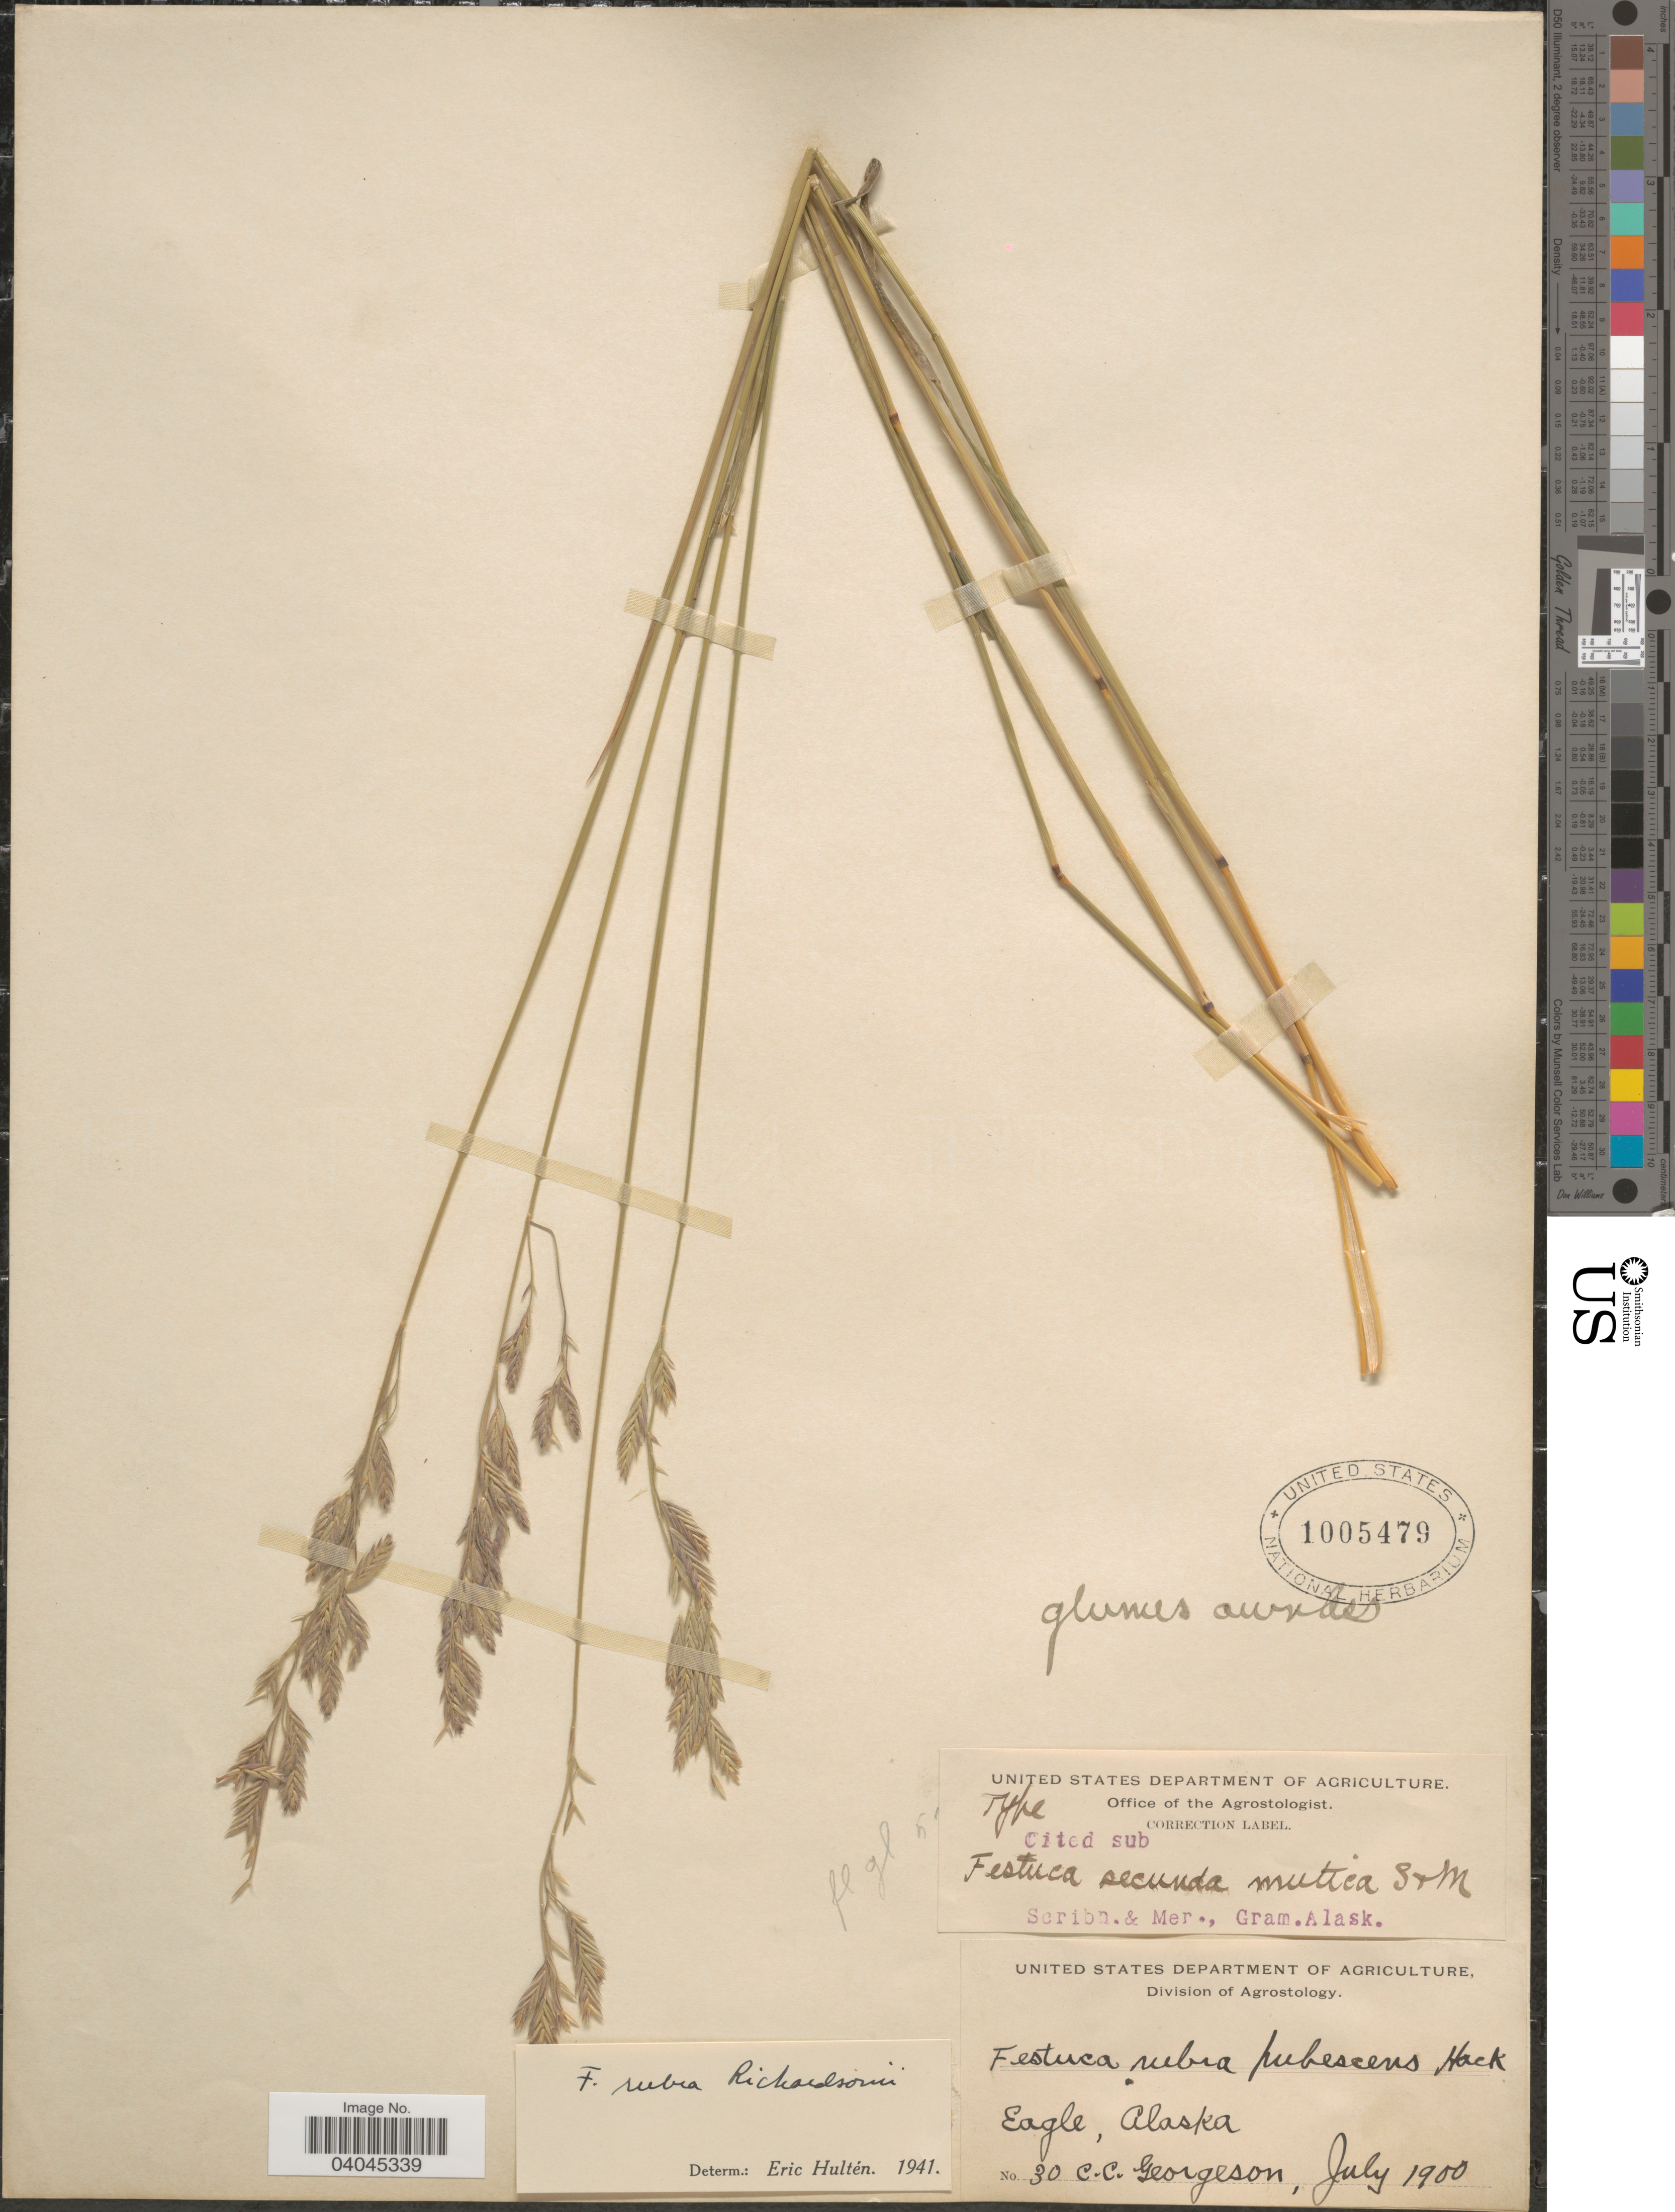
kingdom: Plantae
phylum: Tracheophyta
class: Liliopsida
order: Poales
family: Poaceae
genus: Festuca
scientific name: Festuca rubra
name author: L.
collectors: C. Georgeson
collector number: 30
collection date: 1900-07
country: United States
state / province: Alaska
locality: Eagle.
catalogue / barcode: US 1005479